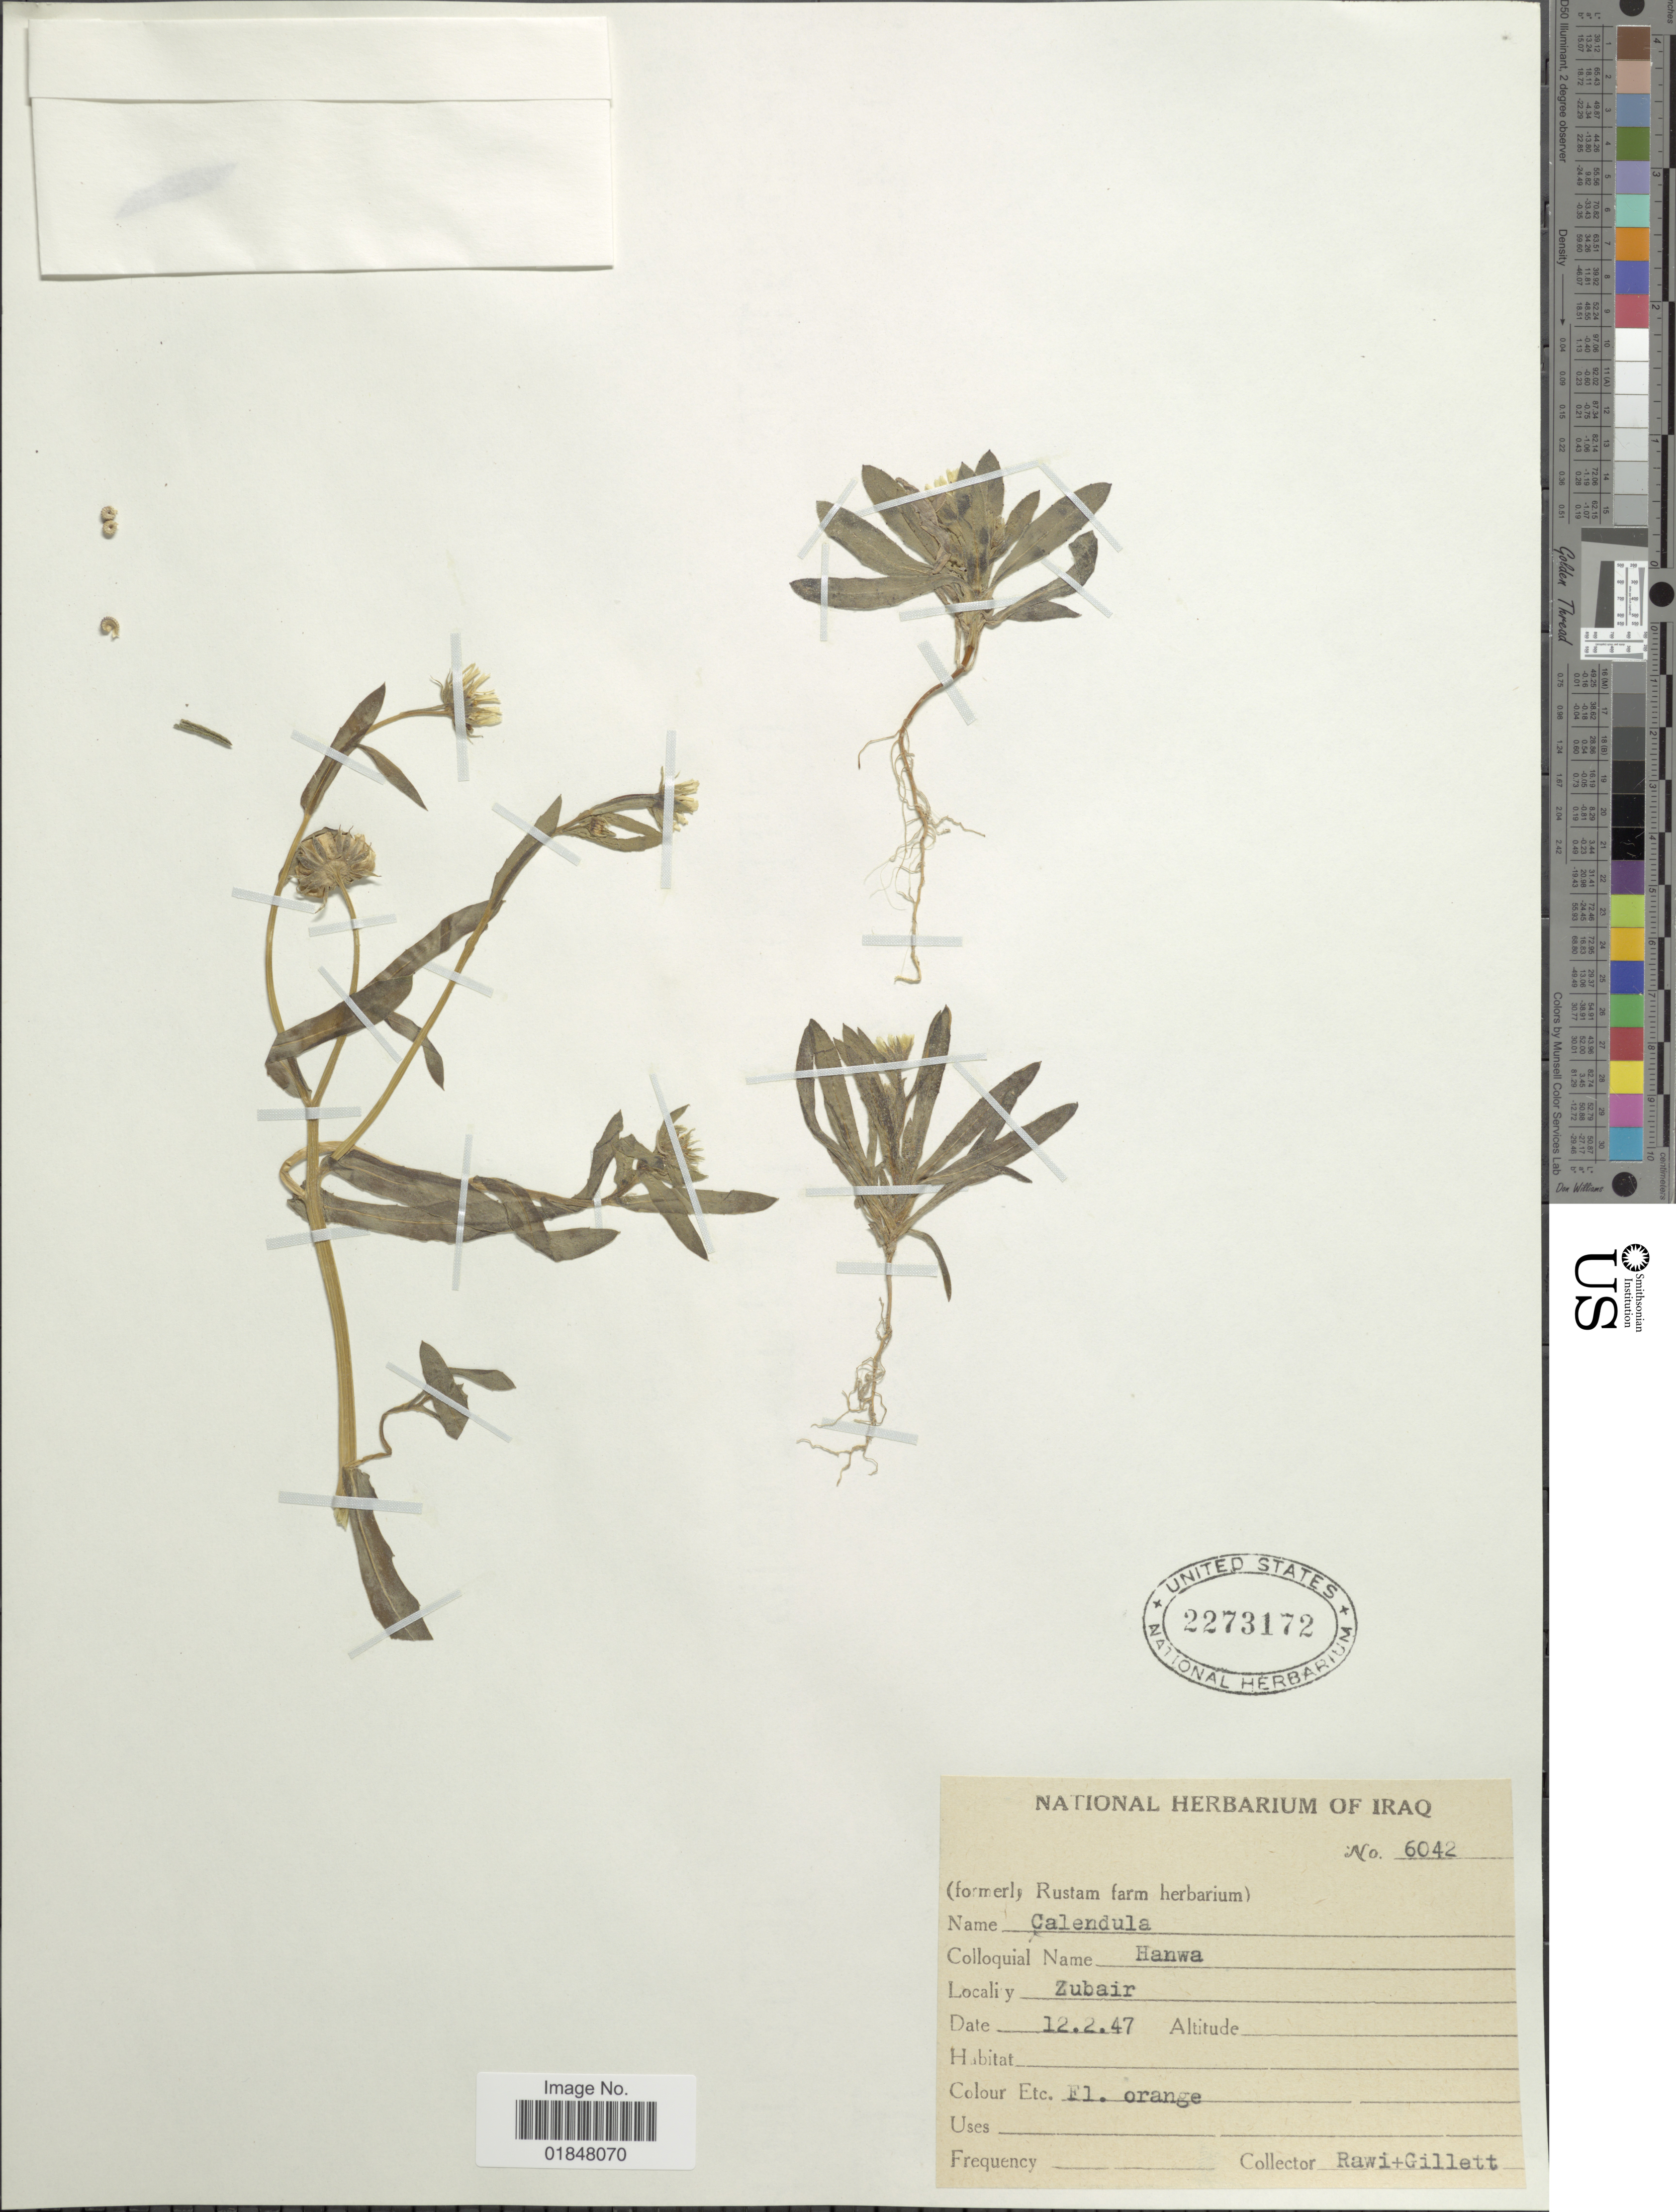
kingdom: Plantae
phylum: Tracheophyta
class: Magnoliopsida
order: Asterales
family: Asteraceae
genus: Calendula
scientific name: Calendula sp.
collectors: -. Rawi & Gillett, --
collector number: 6042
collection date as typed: Transcribed d/m/y: 12/2/47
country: Iraq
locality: Zubair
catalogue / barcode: US 2273172